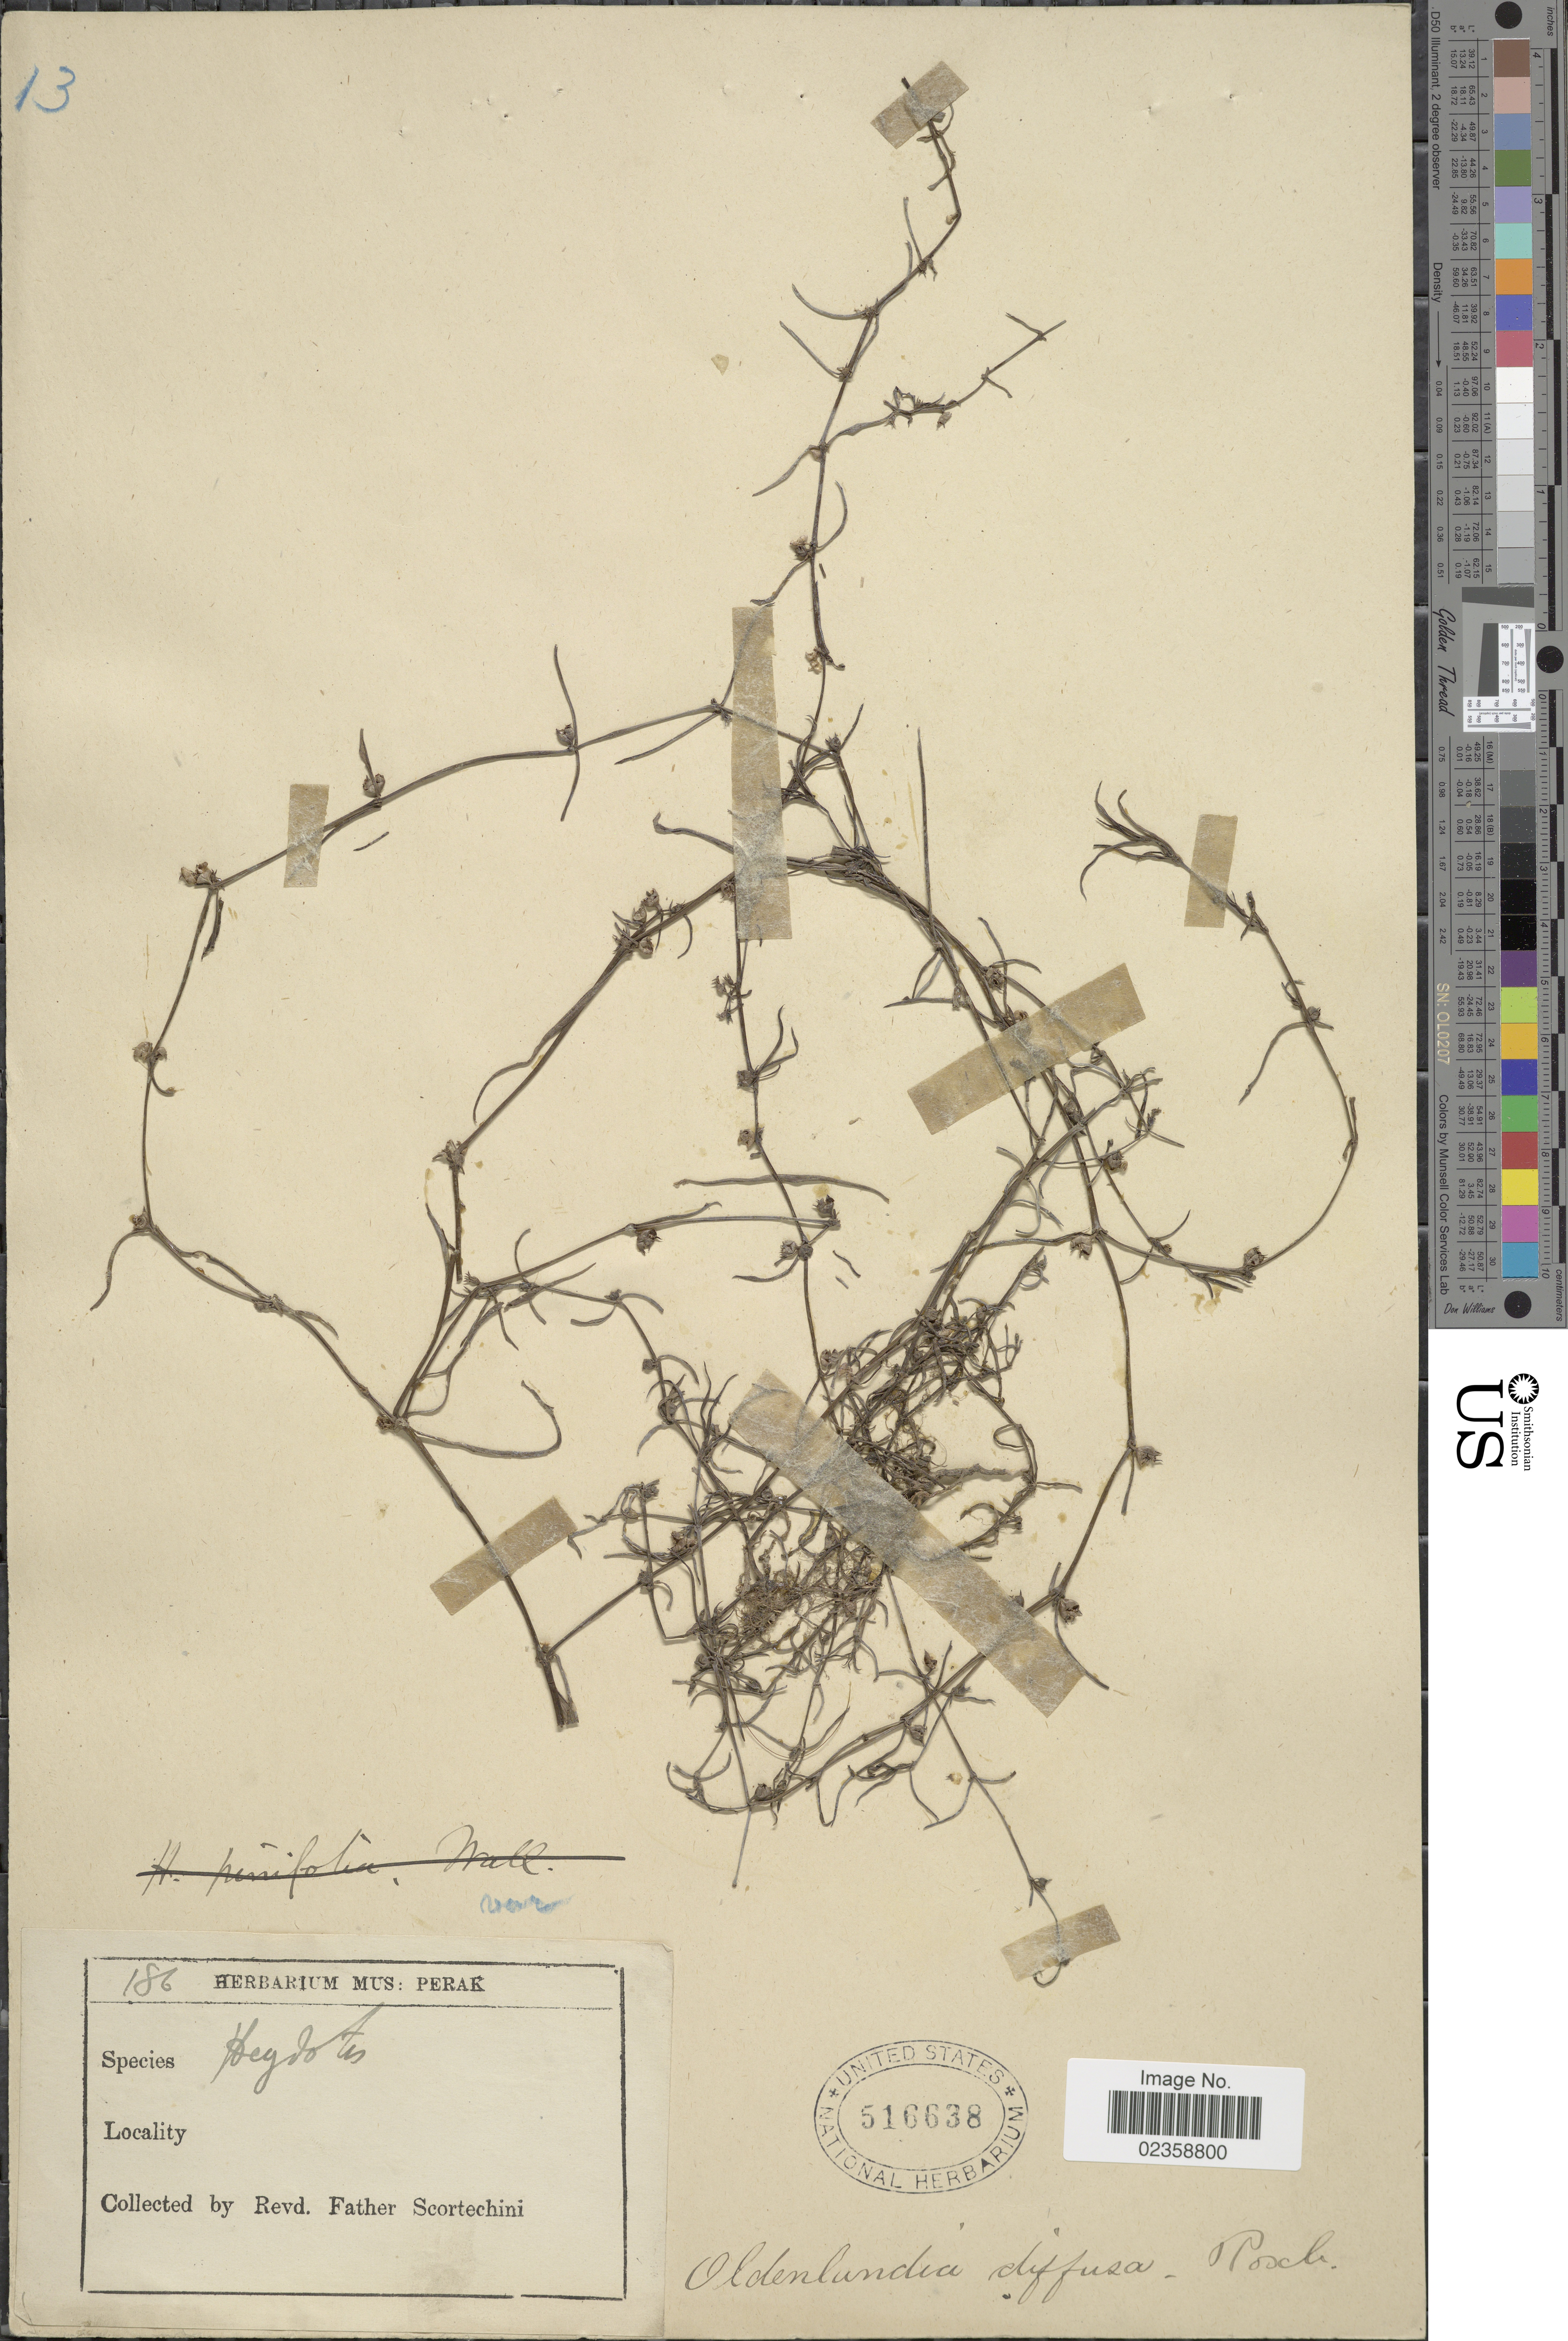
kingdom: Plantae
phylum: Tracheophyta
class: Magnoliopsida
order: Gentianales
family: Rubiaceae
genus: Oldenlandia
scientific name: Oldenlandia diffusa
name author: (Willd.) Roxb.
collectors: Fr. Scortechini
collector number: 186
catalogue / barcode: US 516638